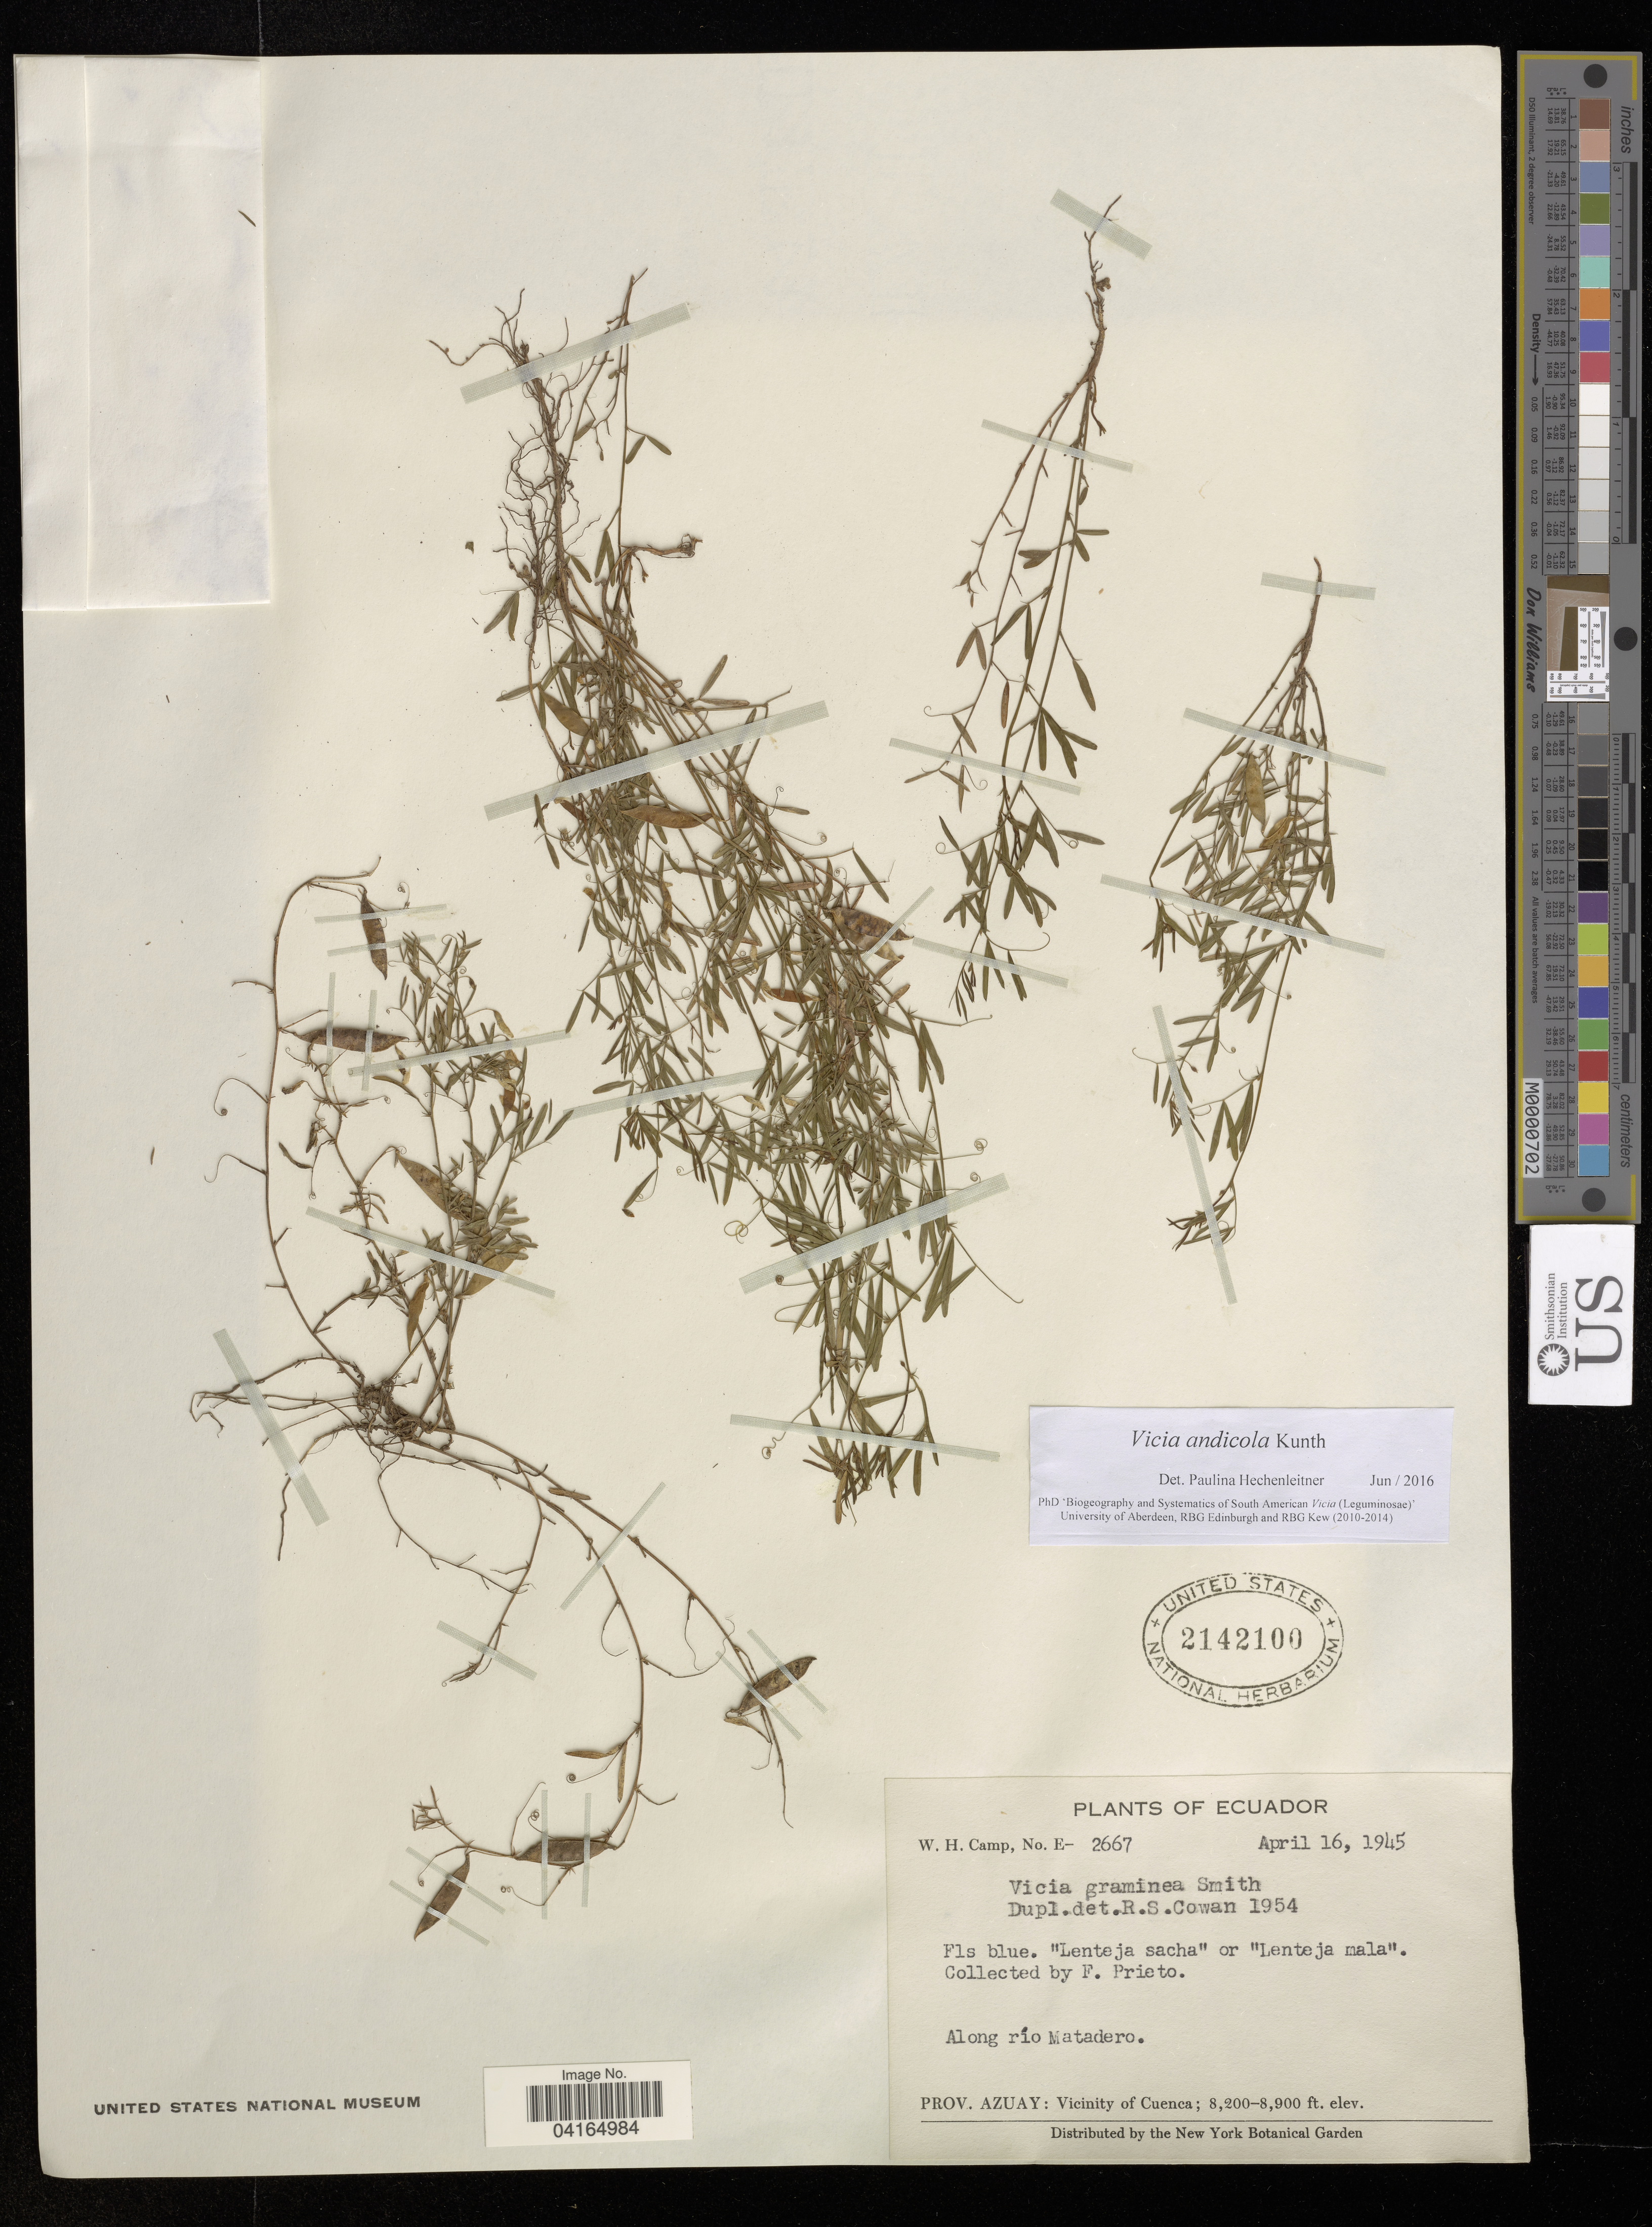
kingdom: Plantae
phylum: Tracheophyta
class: Magnoliopsida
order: Fabales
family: Fabaceae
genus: Vicia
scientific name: Vicia andicola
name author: Kunth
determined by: Hechenleitner, Paulina, RBG Edinburgh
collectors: W. H. Camp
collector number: E-2667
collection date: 1945-04-16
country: Ecuador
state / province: Azuay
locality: Along río Matadero. Vicinity of Cuenca.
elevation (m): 2499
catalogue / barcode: US 2142100